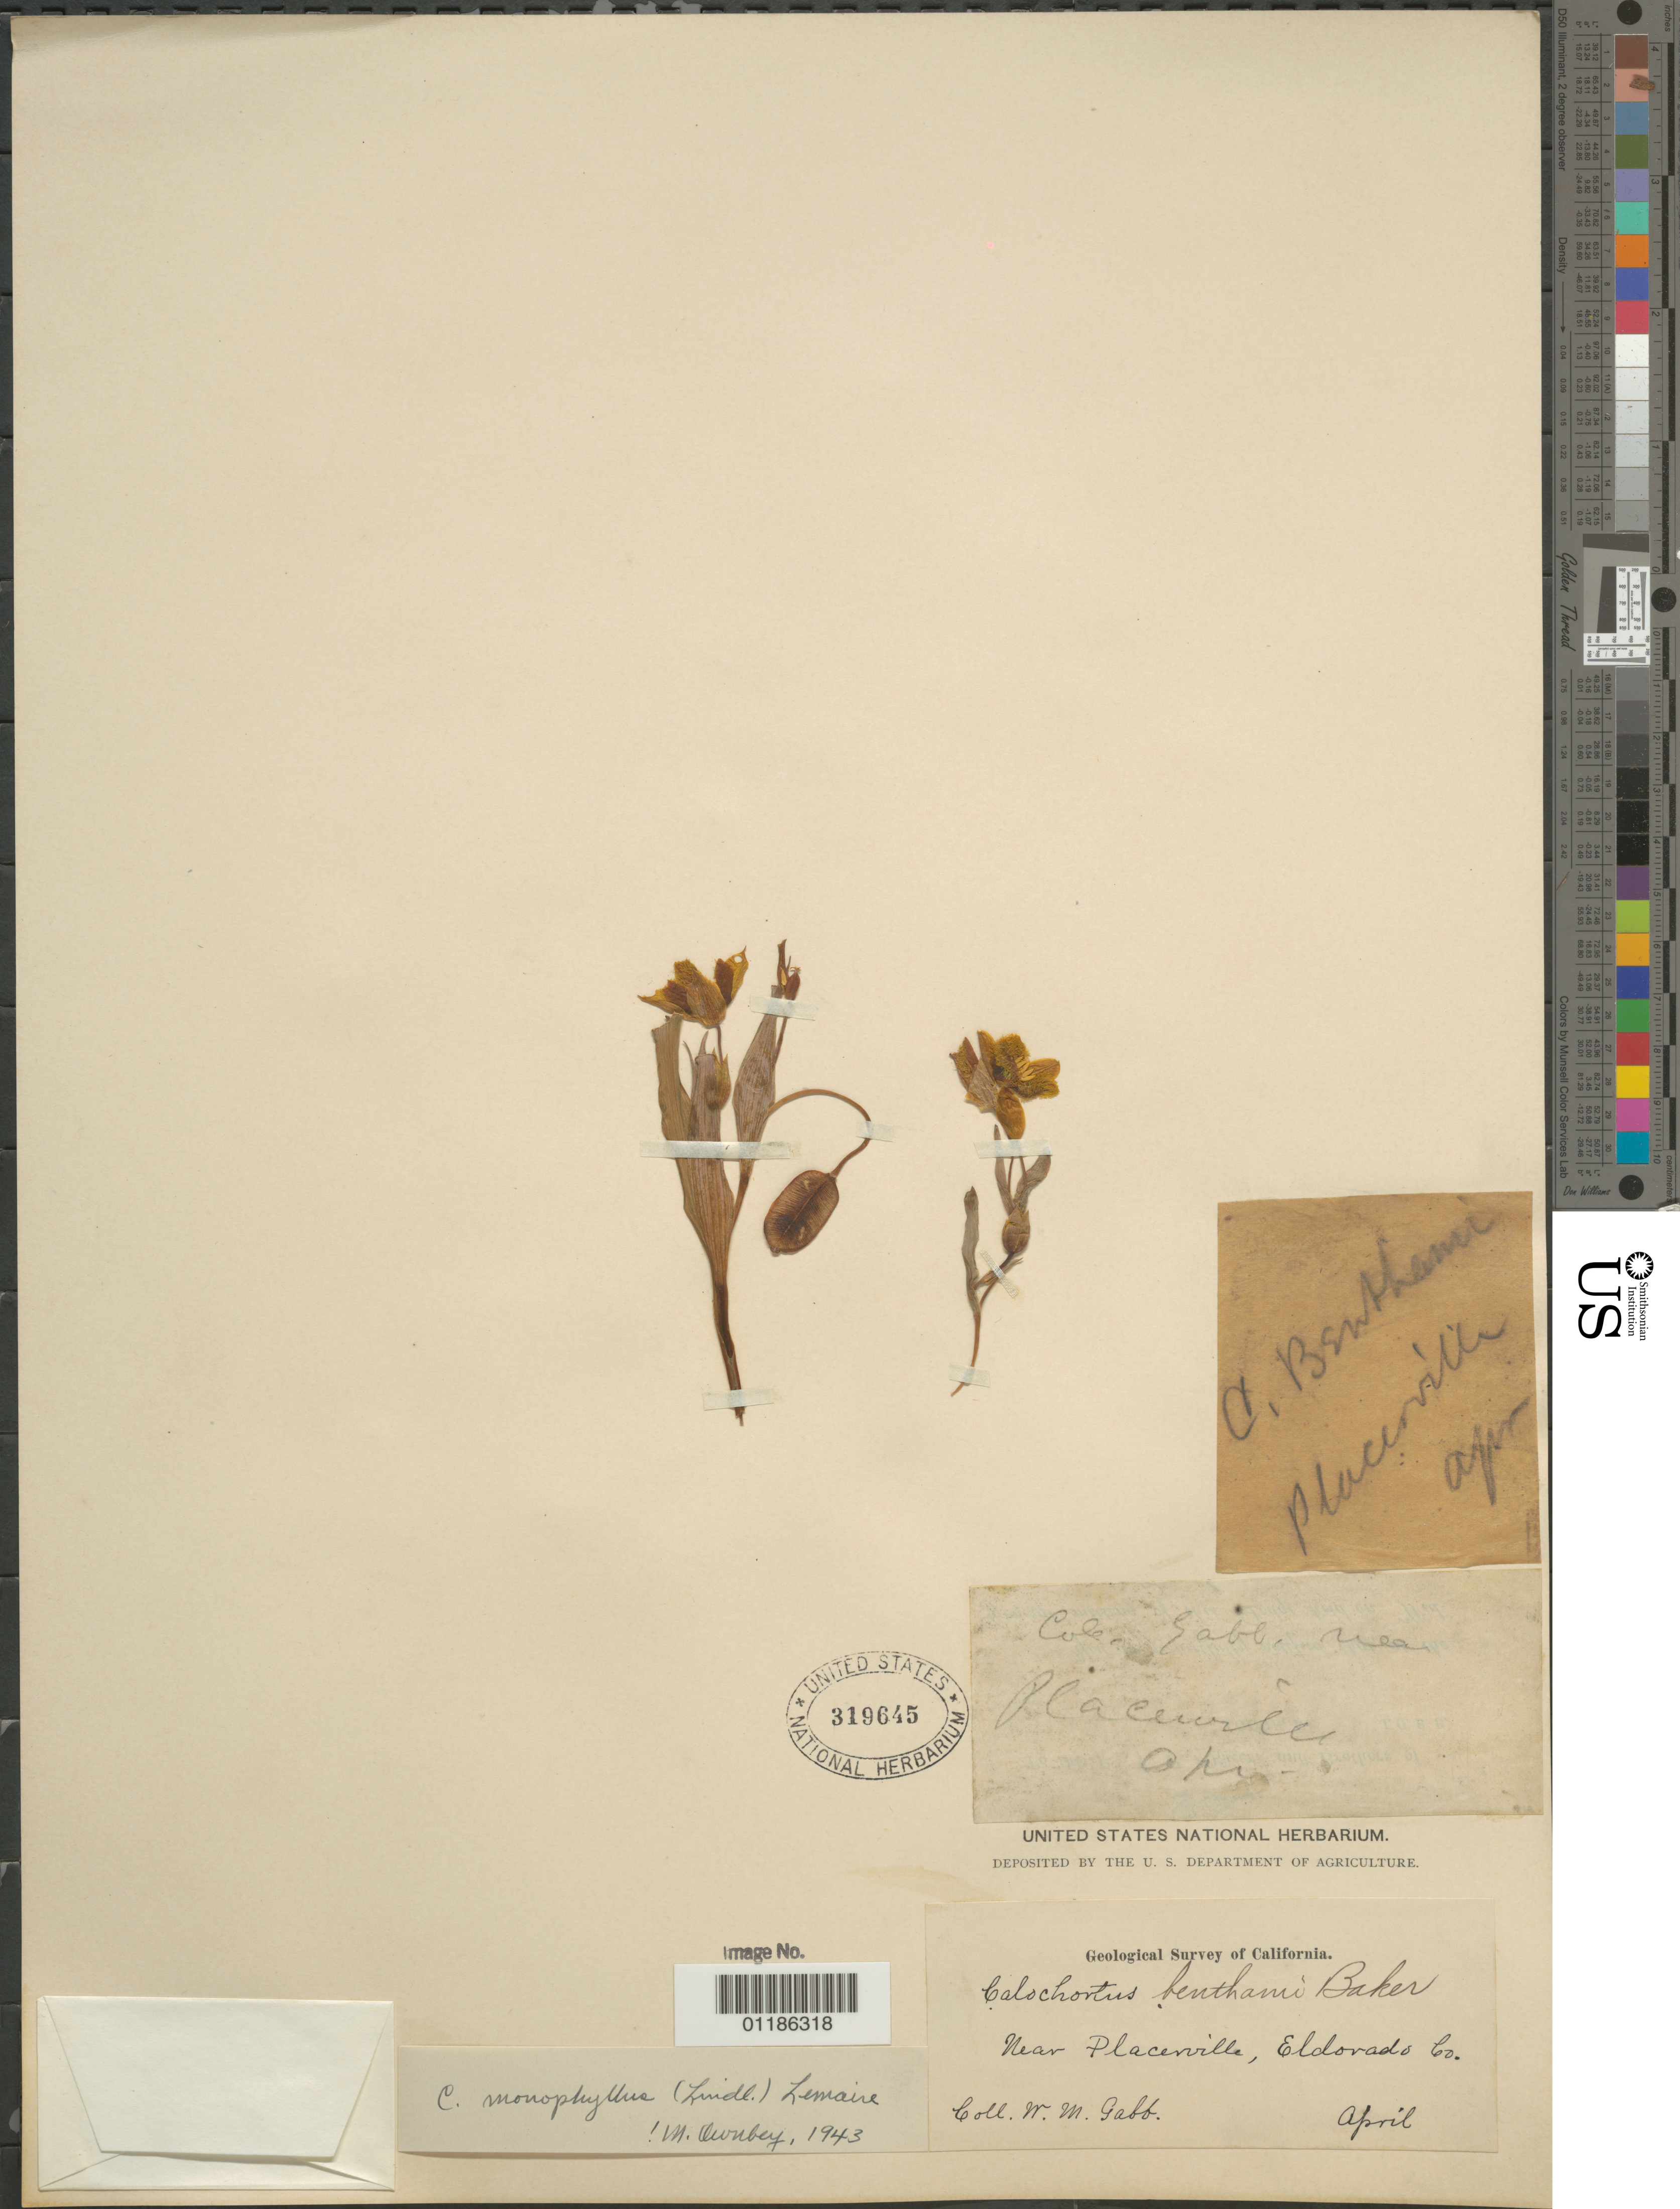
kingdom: Plantae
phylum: Tracheophyta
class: Liliopsida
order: Liliales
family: Liliaceae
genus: Calochortus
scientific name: Calochortus monophyllus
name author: (Lindl.) Lem.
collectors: W. Gabb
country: United States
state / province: California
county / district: El Dorado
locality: Near Placerville.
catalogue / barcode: US 319645